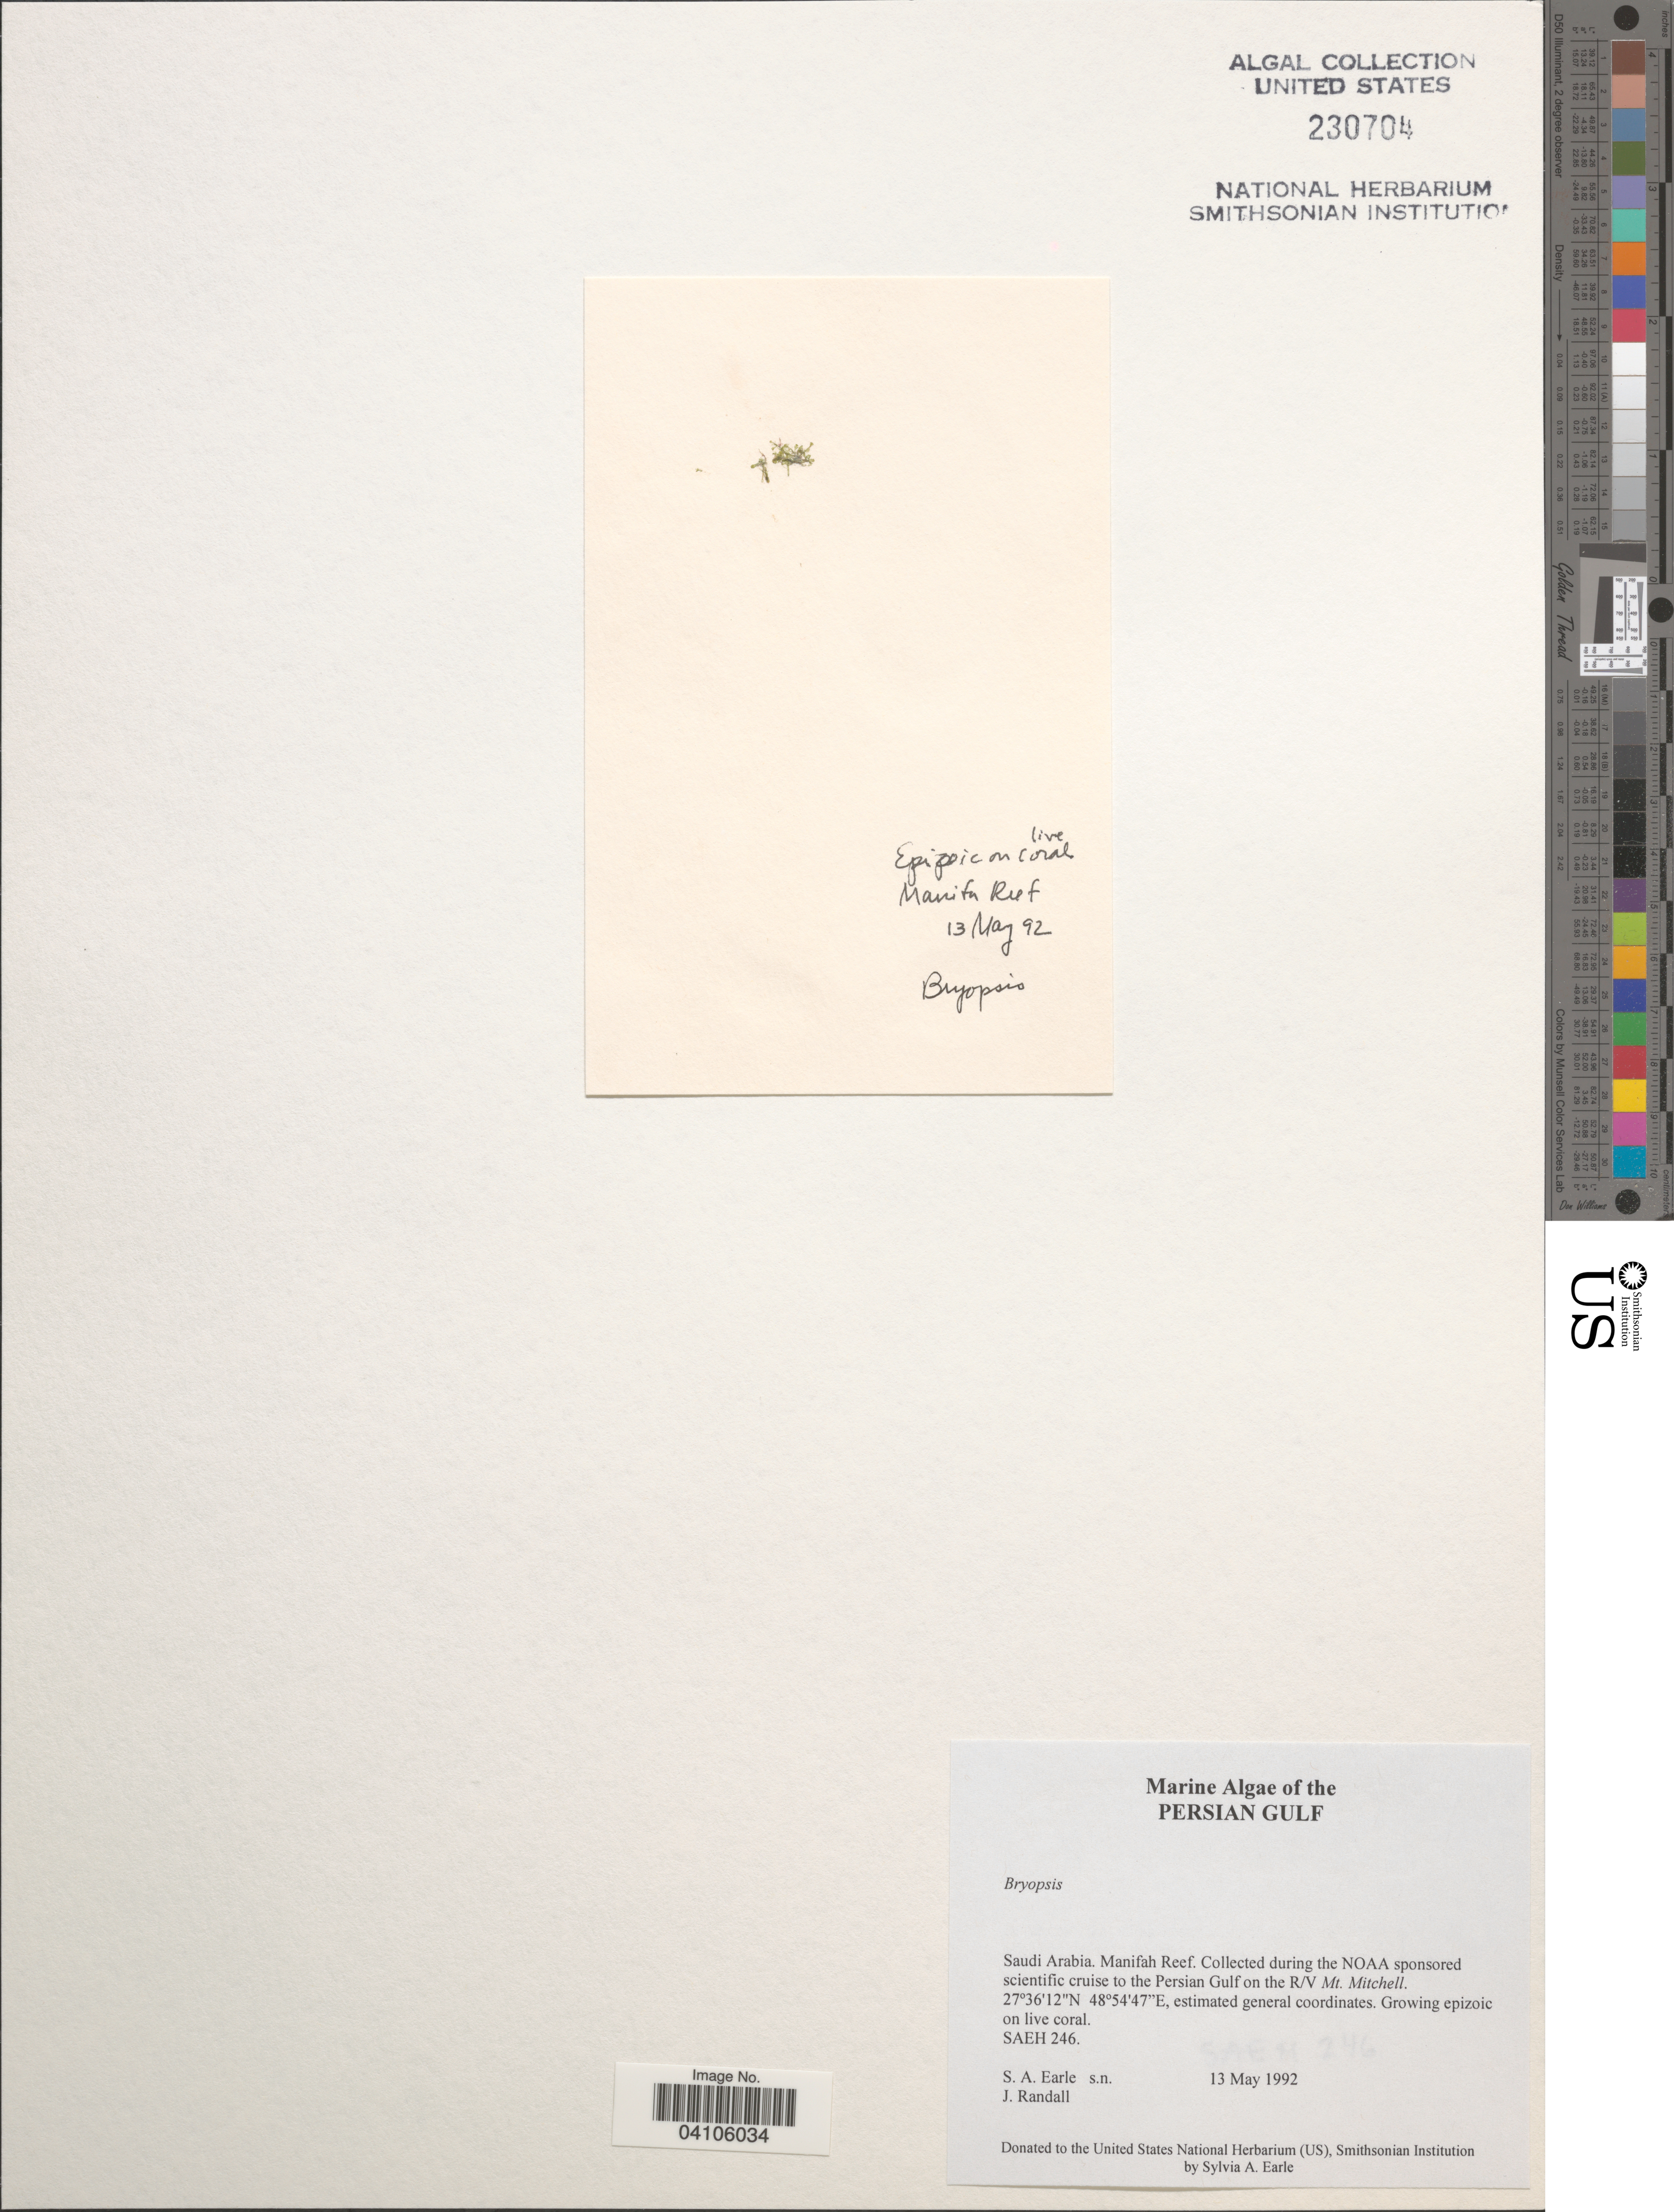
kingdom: Plantae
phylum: Chlorophyta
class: Ulvophyceae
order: Bryopsidales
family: Bryopsidaceae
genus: Bryopsis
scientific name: Bryopsis sp.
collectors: S. A. Earle & J. Randall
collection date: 1992-05-13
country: Saudi Arabia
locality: Persian Gulf. Manifah Reef. The NOAA sponsored scientific cruise to the Persian Gulf on the R/V Mt. Mitchell.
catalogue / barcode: US 230704